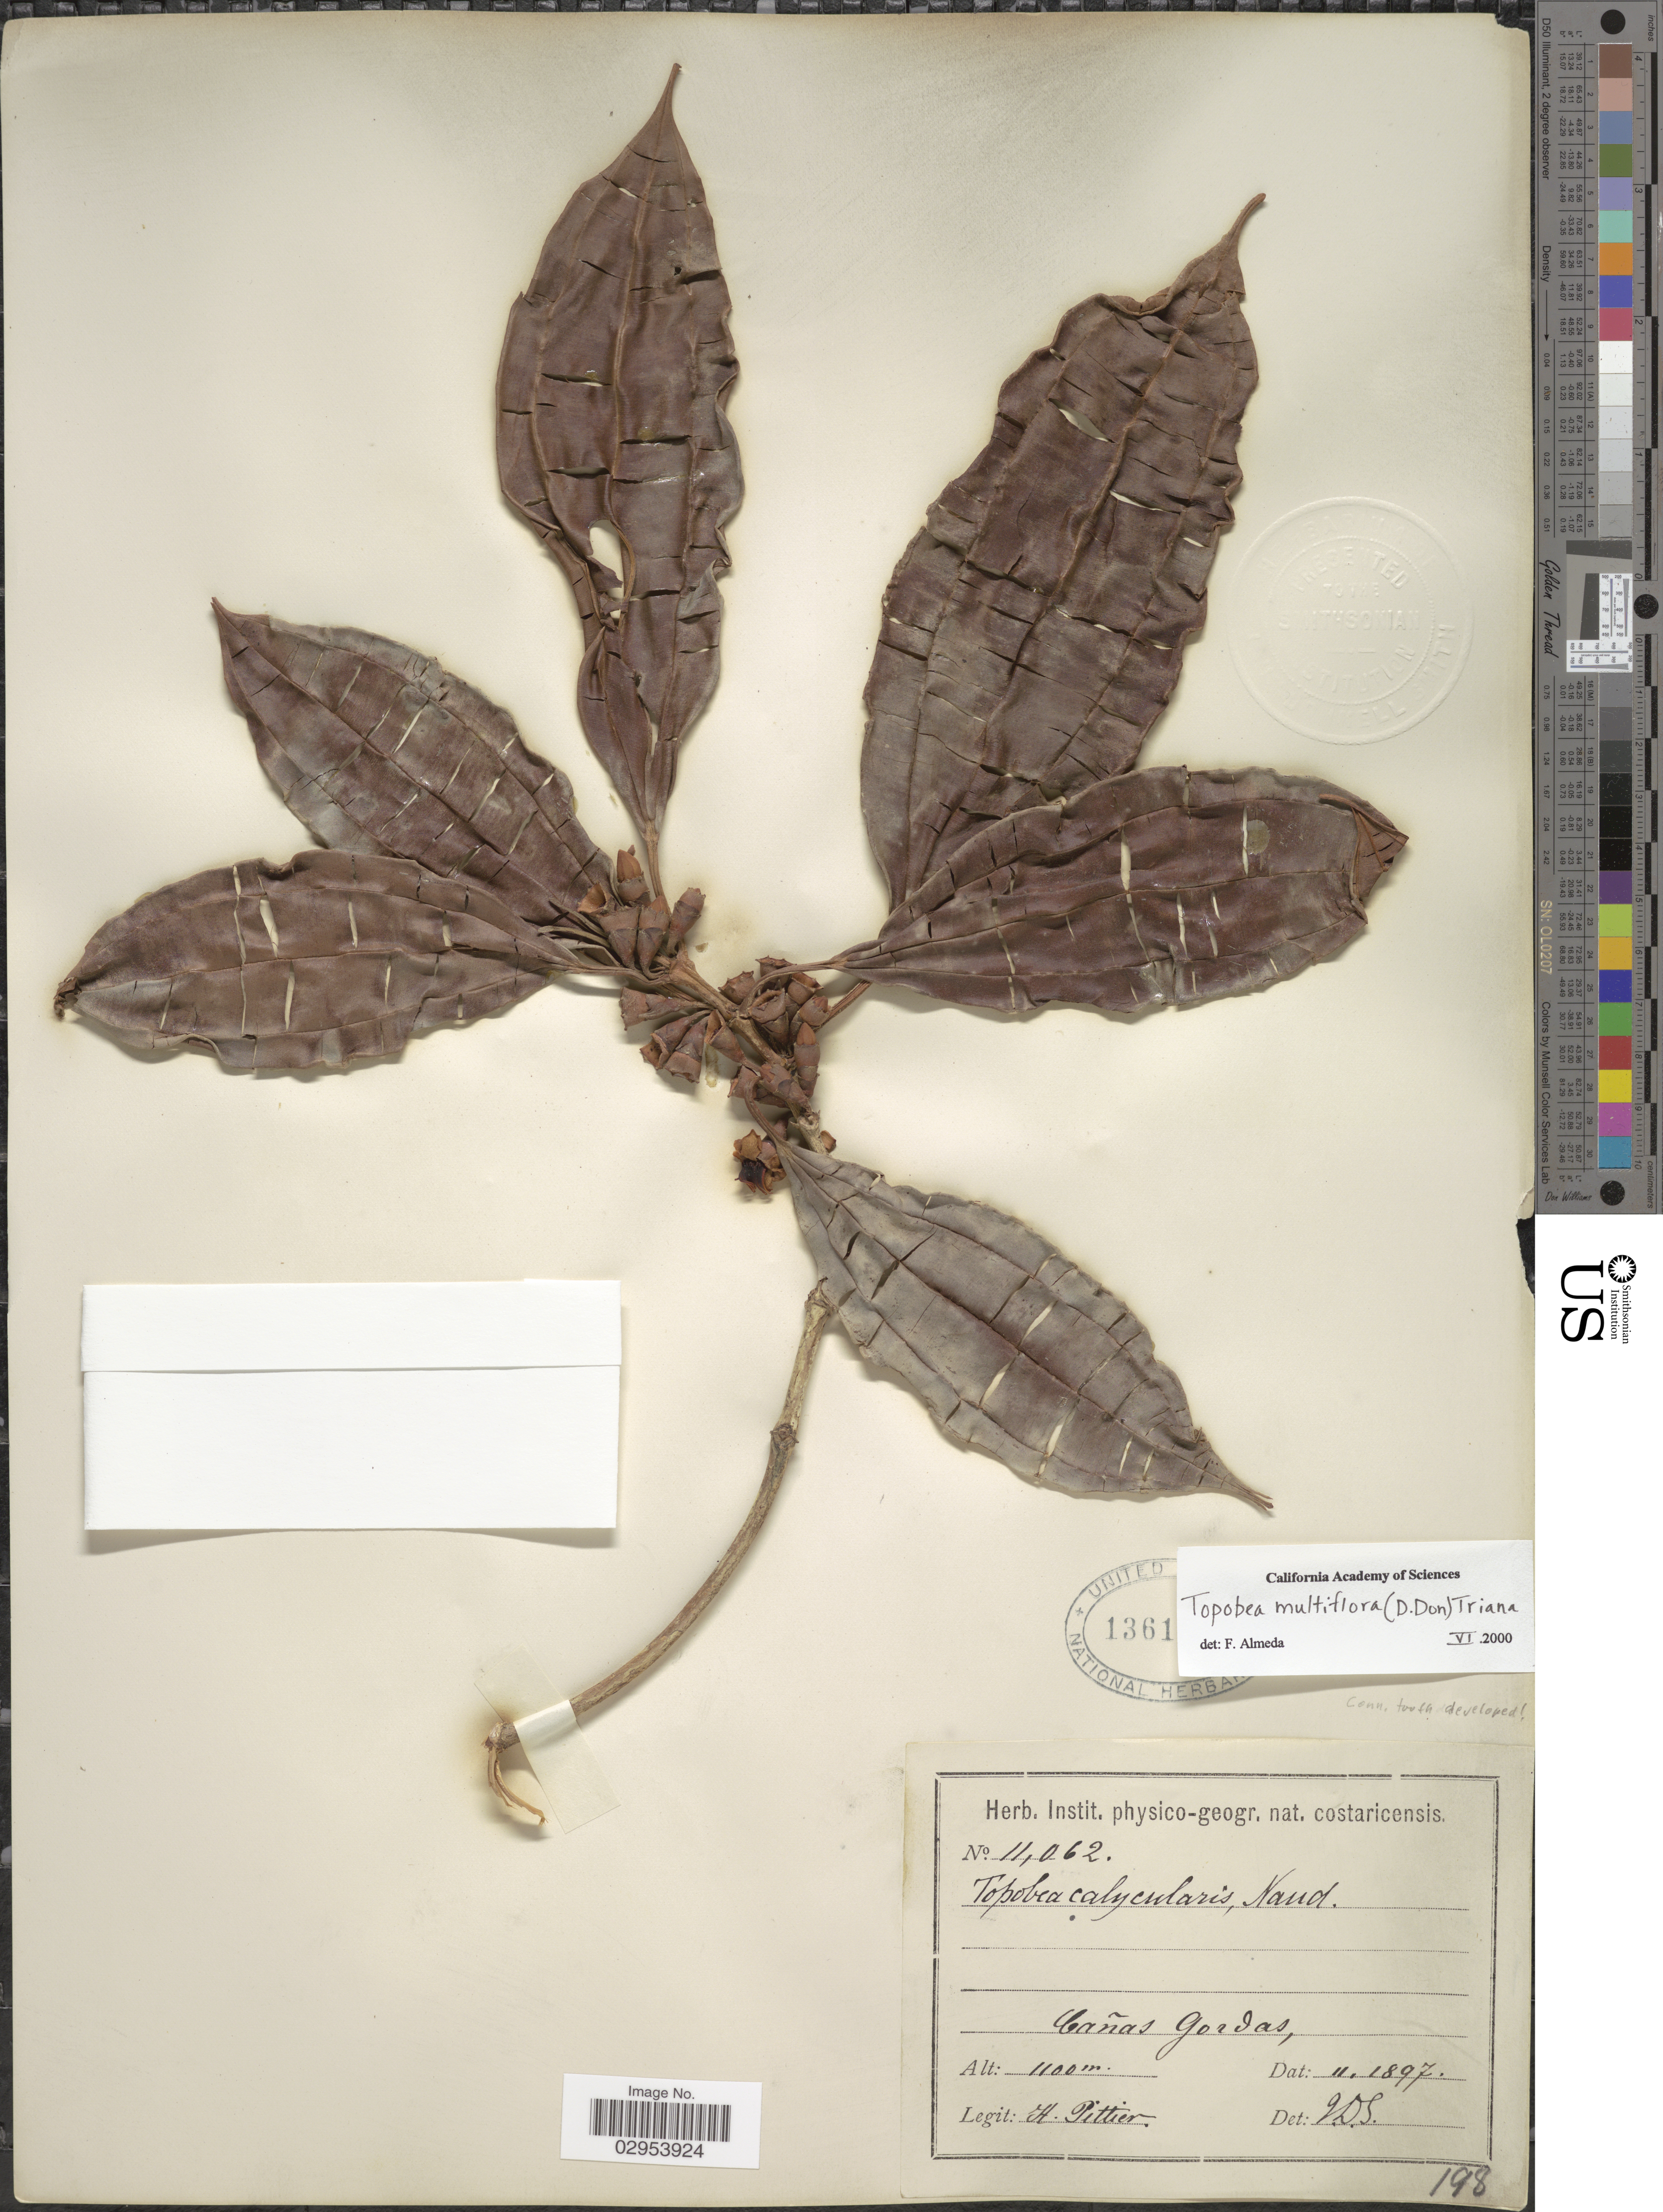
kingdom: Plantae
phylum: Tracheophyta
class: Magnoliopsida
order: Myrtales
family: Melastomataceae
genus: Topobea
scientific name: Topobea multiflora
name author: (D. Don) Triana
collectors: H. F. Pittier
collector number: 11062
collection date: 1897-11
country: Costa Rica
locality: Cañas Gordas.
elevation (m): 1100